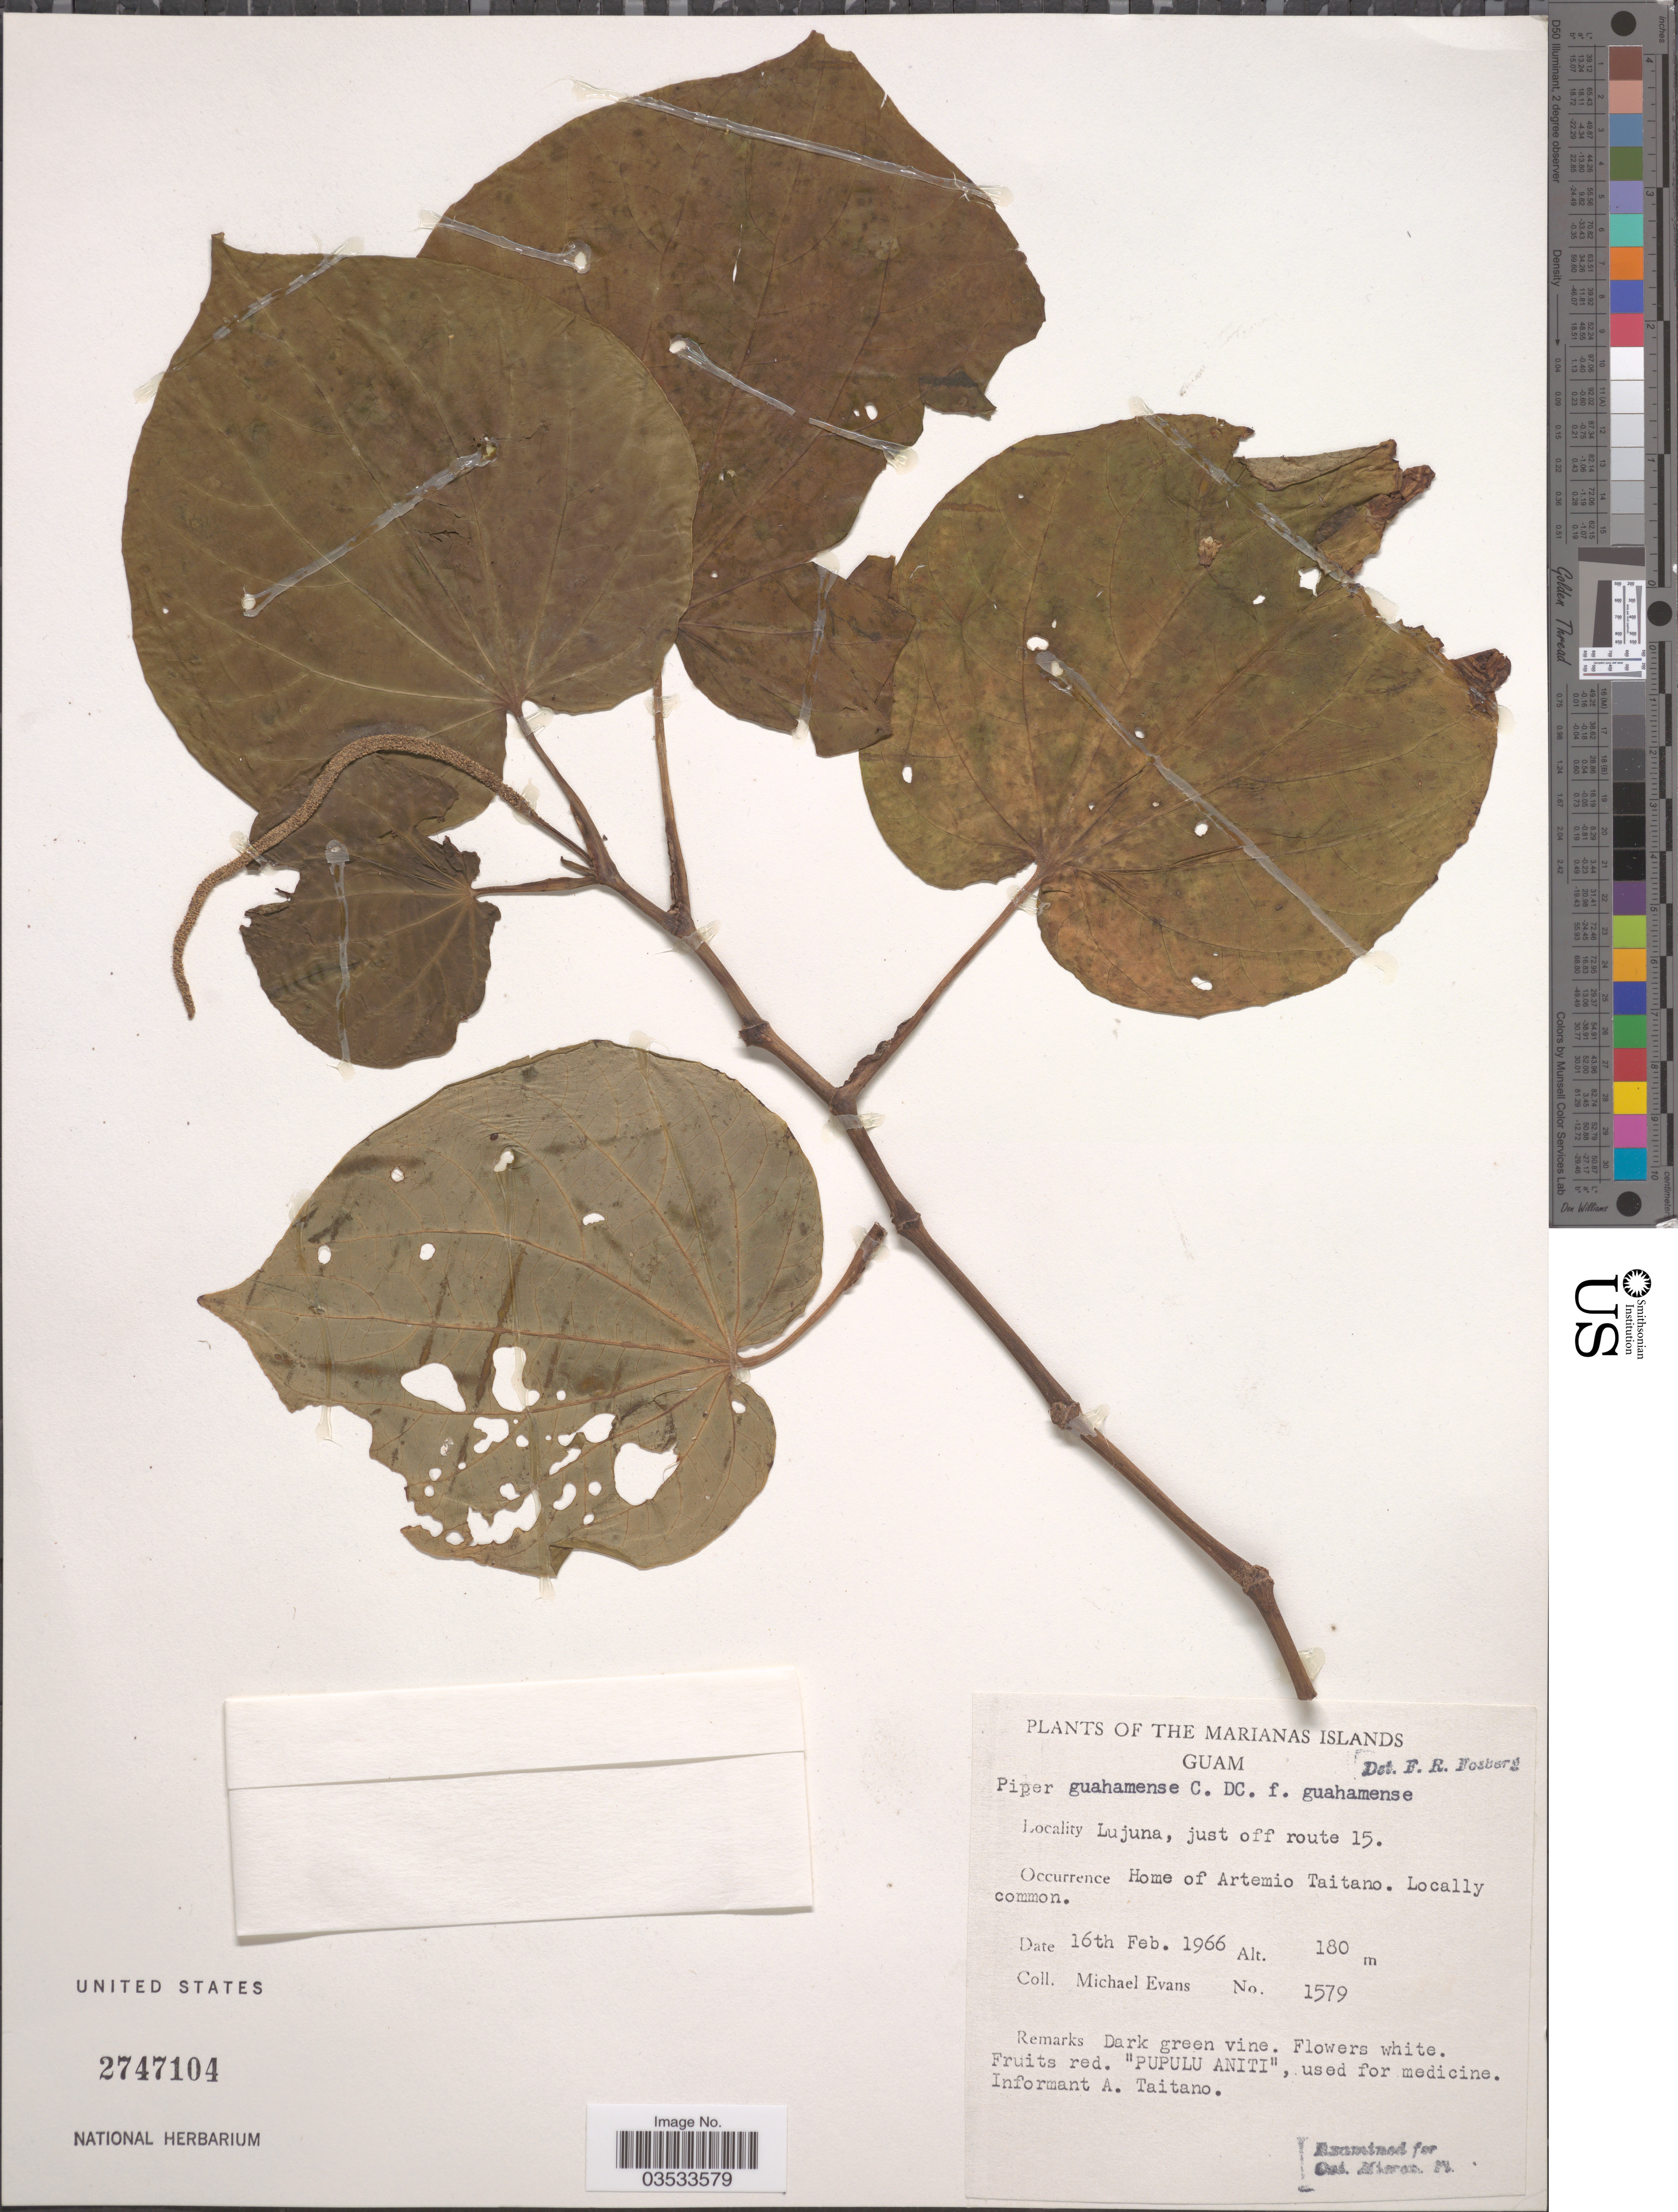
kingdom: Plantae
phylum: Tracheophyta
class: Magnoliopsida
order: Piperales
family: Piperaceae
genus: Piper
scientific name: Piper guahamense f. guahamense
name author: C. DC.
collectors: M. Evans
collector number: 1579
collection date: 1966-02-16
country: Guam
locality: The Marianas Islands. Lujuna, just off route 15. Home of Artemio Taitano.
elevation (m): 180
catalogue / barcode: US 2747104